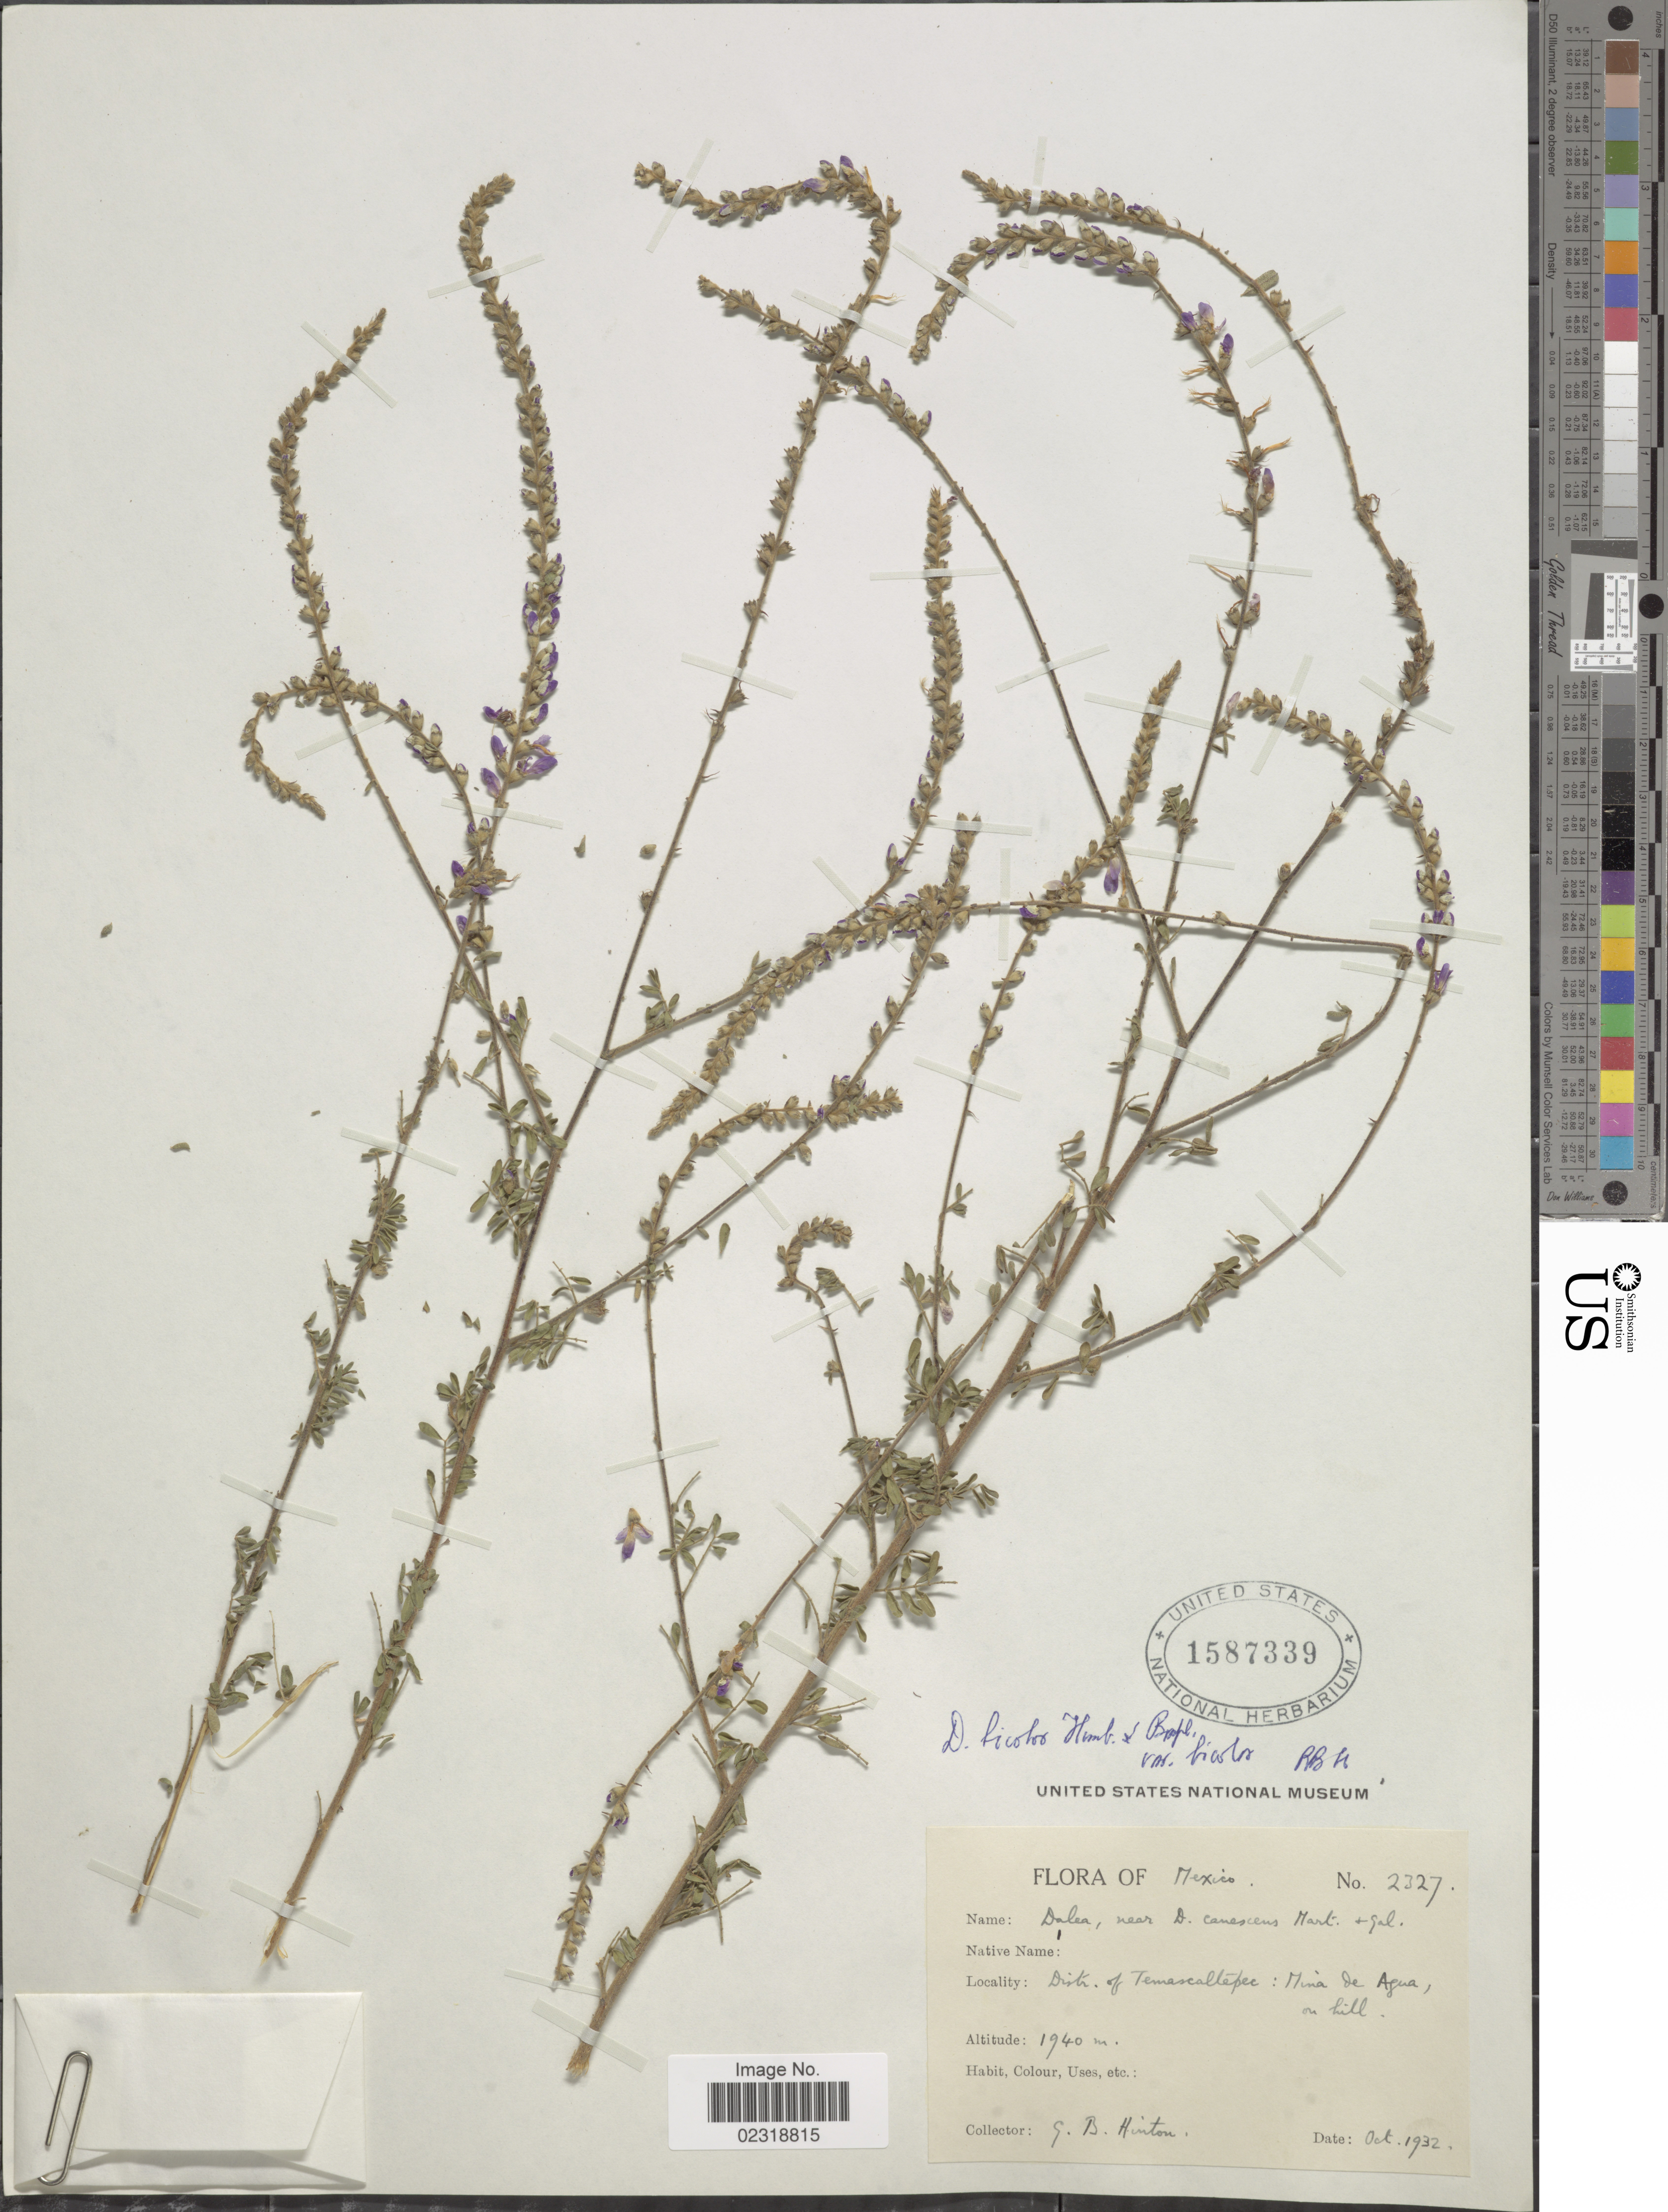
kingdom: Plantae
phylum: Tracheophyta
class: Magnoliopsida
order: Fabales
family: Fabaceae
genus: Dalea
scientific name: Dalea bicolor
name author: Humb. & Bonpl. ex Willd.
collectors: G. B. Hinton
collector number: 2327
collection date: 1932-10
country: Mexico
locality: Distr. of Temascaltepec: Mina de Agua, on hill.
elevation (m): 1940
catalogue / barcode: US 1587339